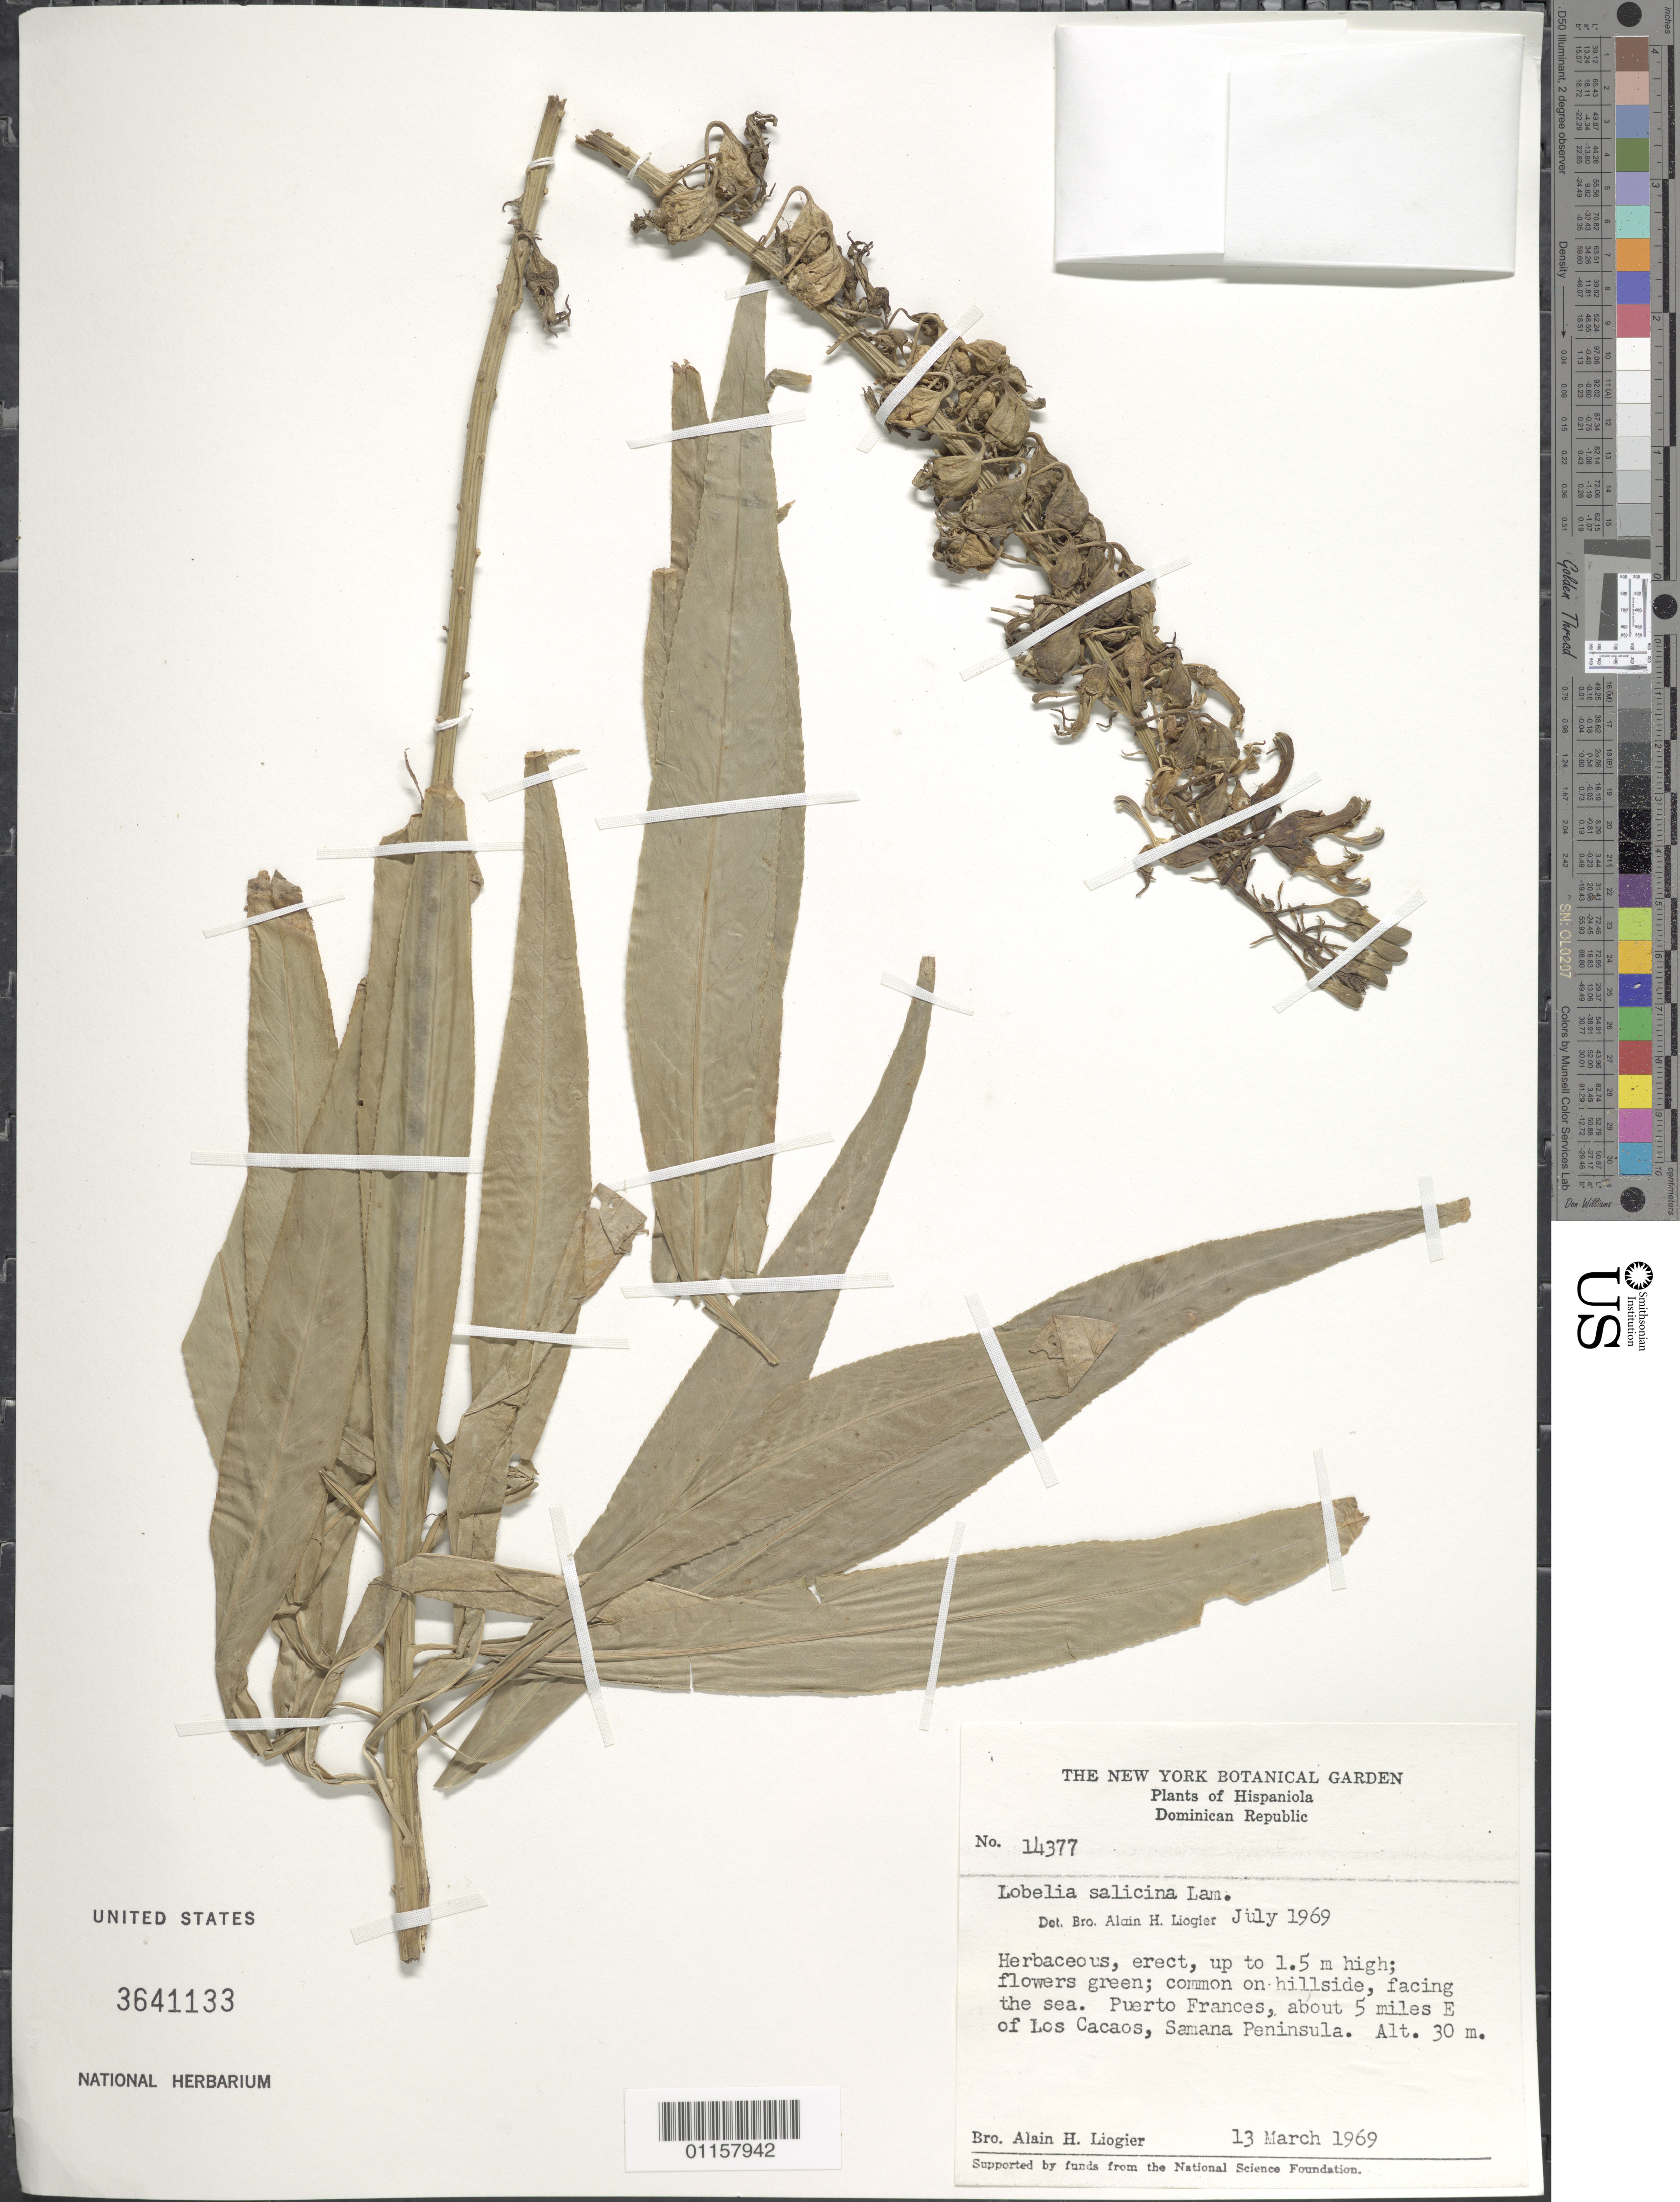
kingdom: Plantae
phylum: Tracheophyta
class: Magnoliopsida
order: Asterales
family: Campanulaceae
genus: Lobelia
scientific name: Lobelia salicina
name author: Lam.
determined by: Liogier, Alain H.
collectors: A. H. Liogier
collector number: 14377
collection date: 1969-03-13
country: Dominican Republic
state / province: Samaná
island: Hispaniola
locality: Samaná Peninsula, Puerto Frances, about 5 miles E of Los Cacaos.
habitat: Common on hillside, facing the sea.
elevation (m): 30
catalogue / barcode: US 3641133